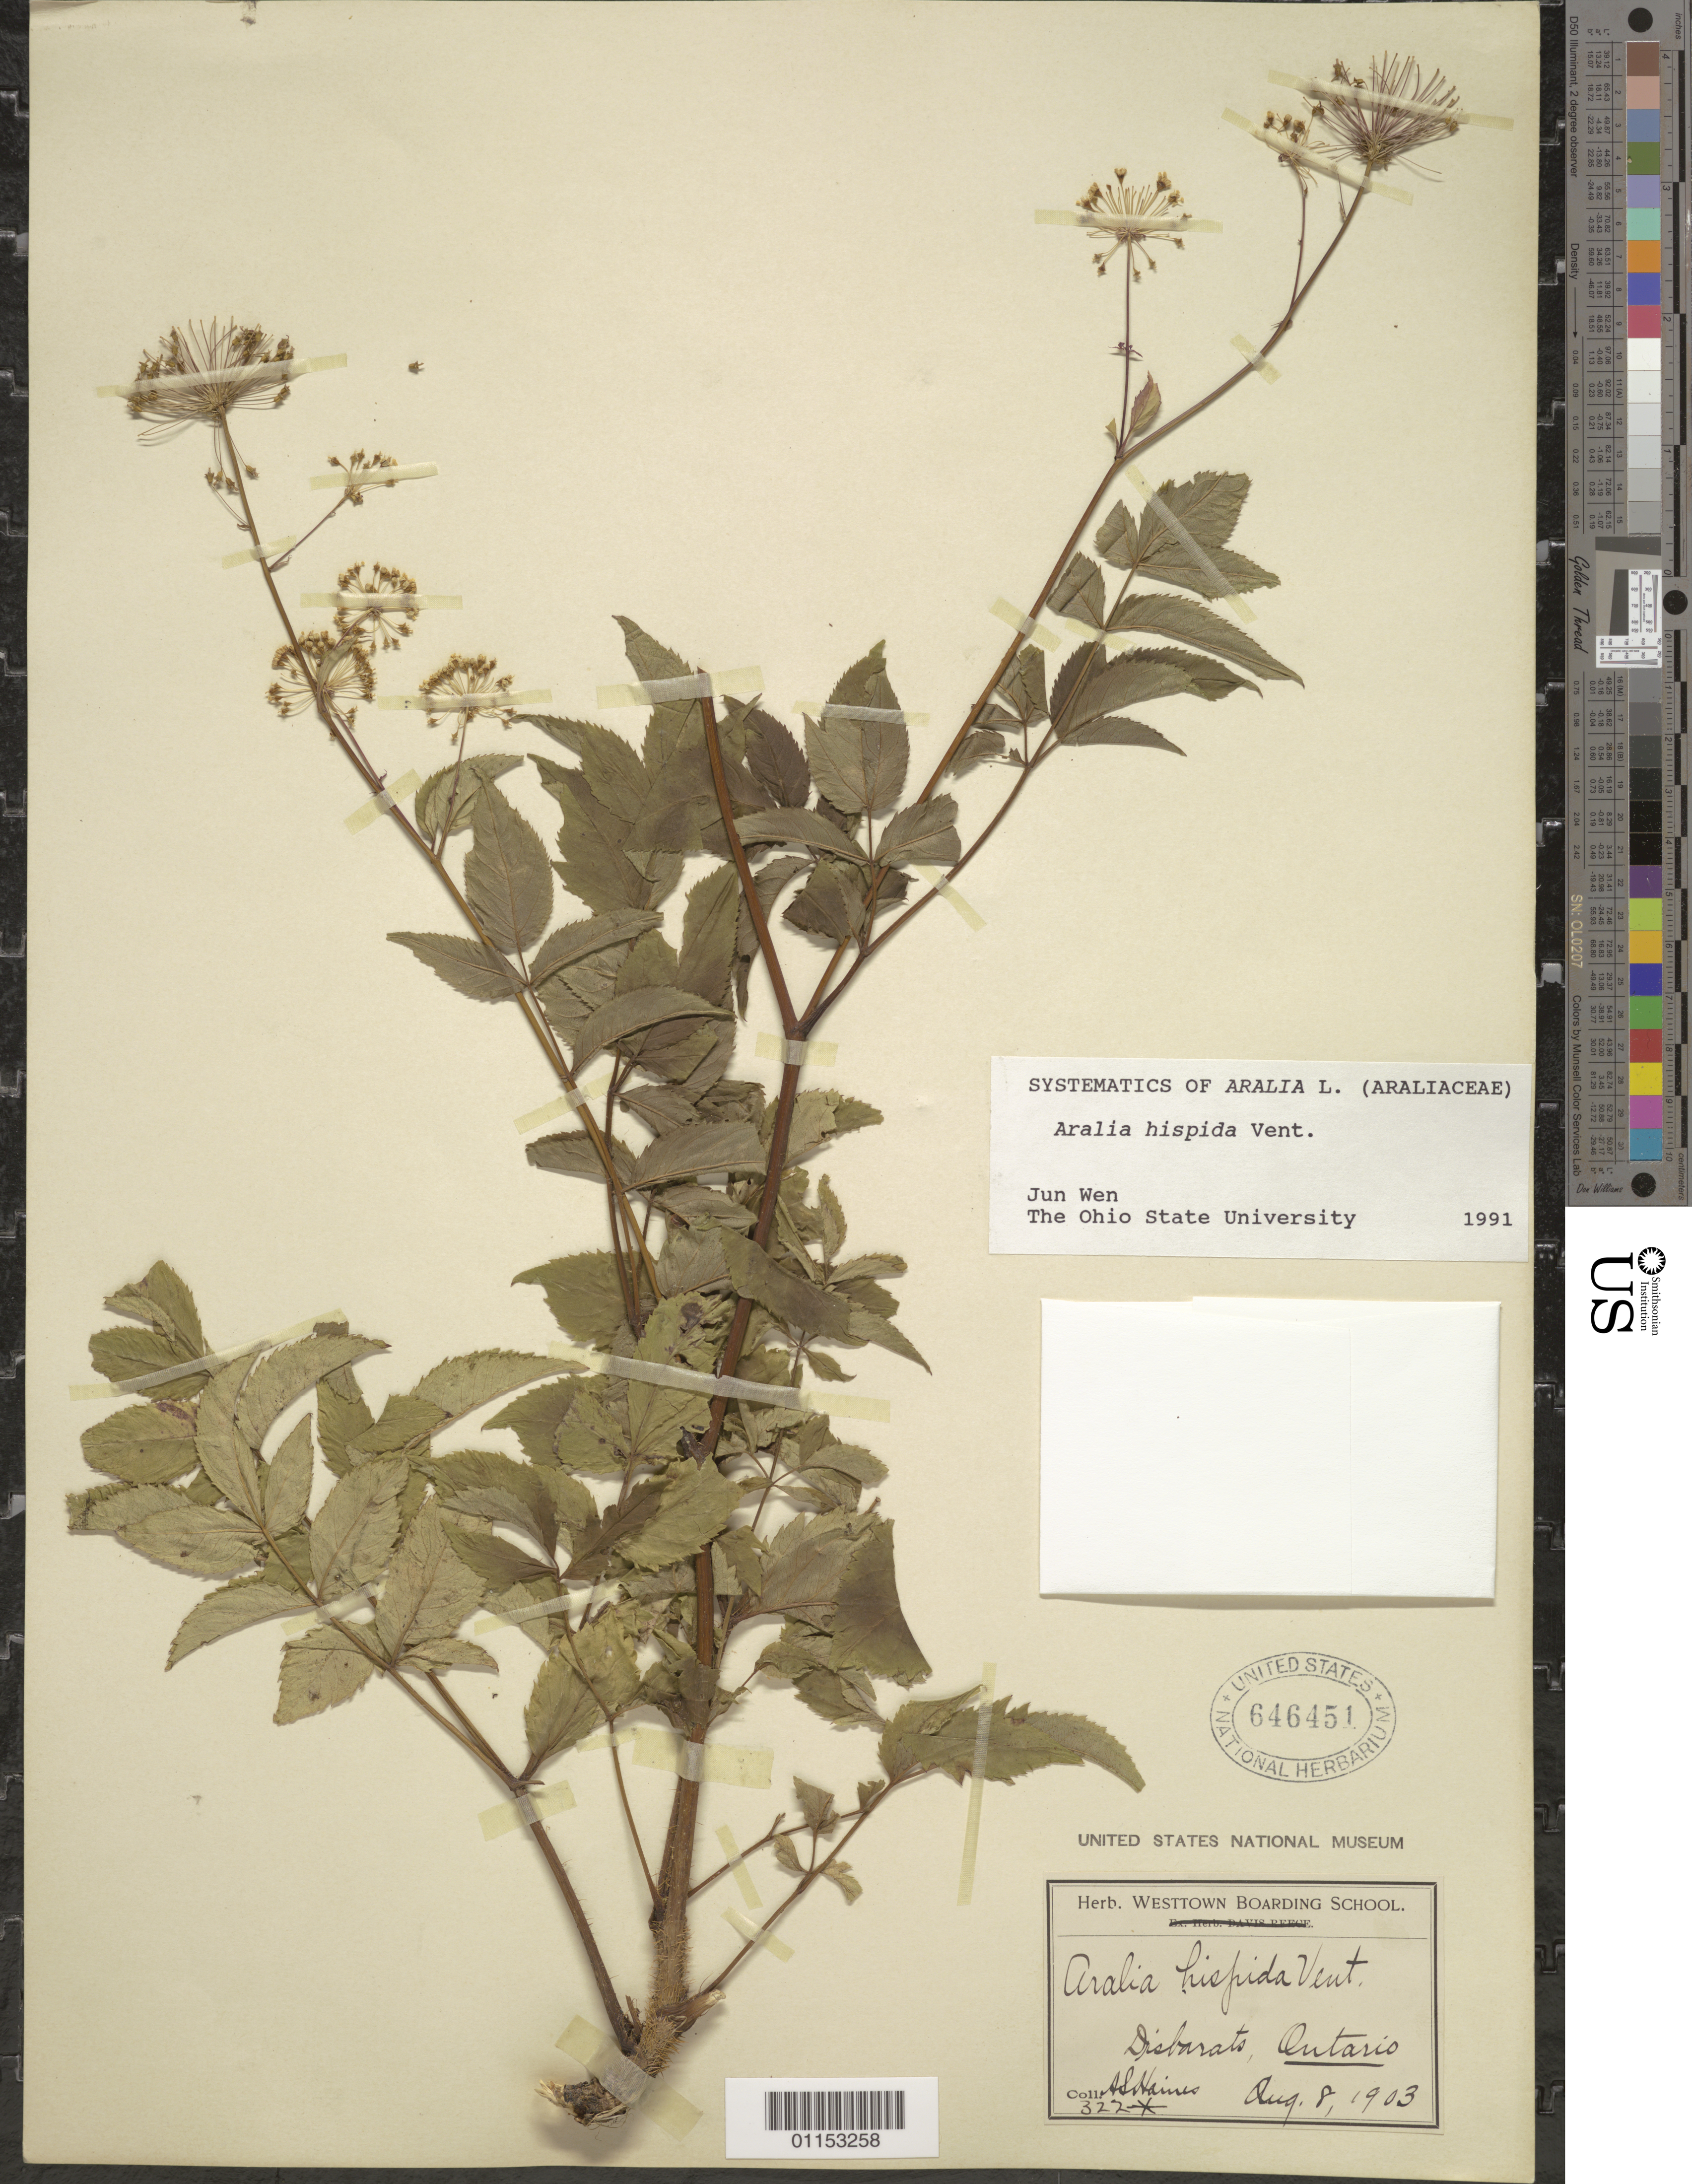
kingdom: Plantae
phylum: Tracheophyta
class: Magnoliopsida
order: Apiales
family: Araliaceae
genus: Aralia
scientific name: Aralia hispida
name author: Vent.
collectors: A. Haines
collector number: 322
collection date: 1903-08-08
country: Canada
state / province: Ontario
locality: Desbarats.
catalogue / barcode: US 646451